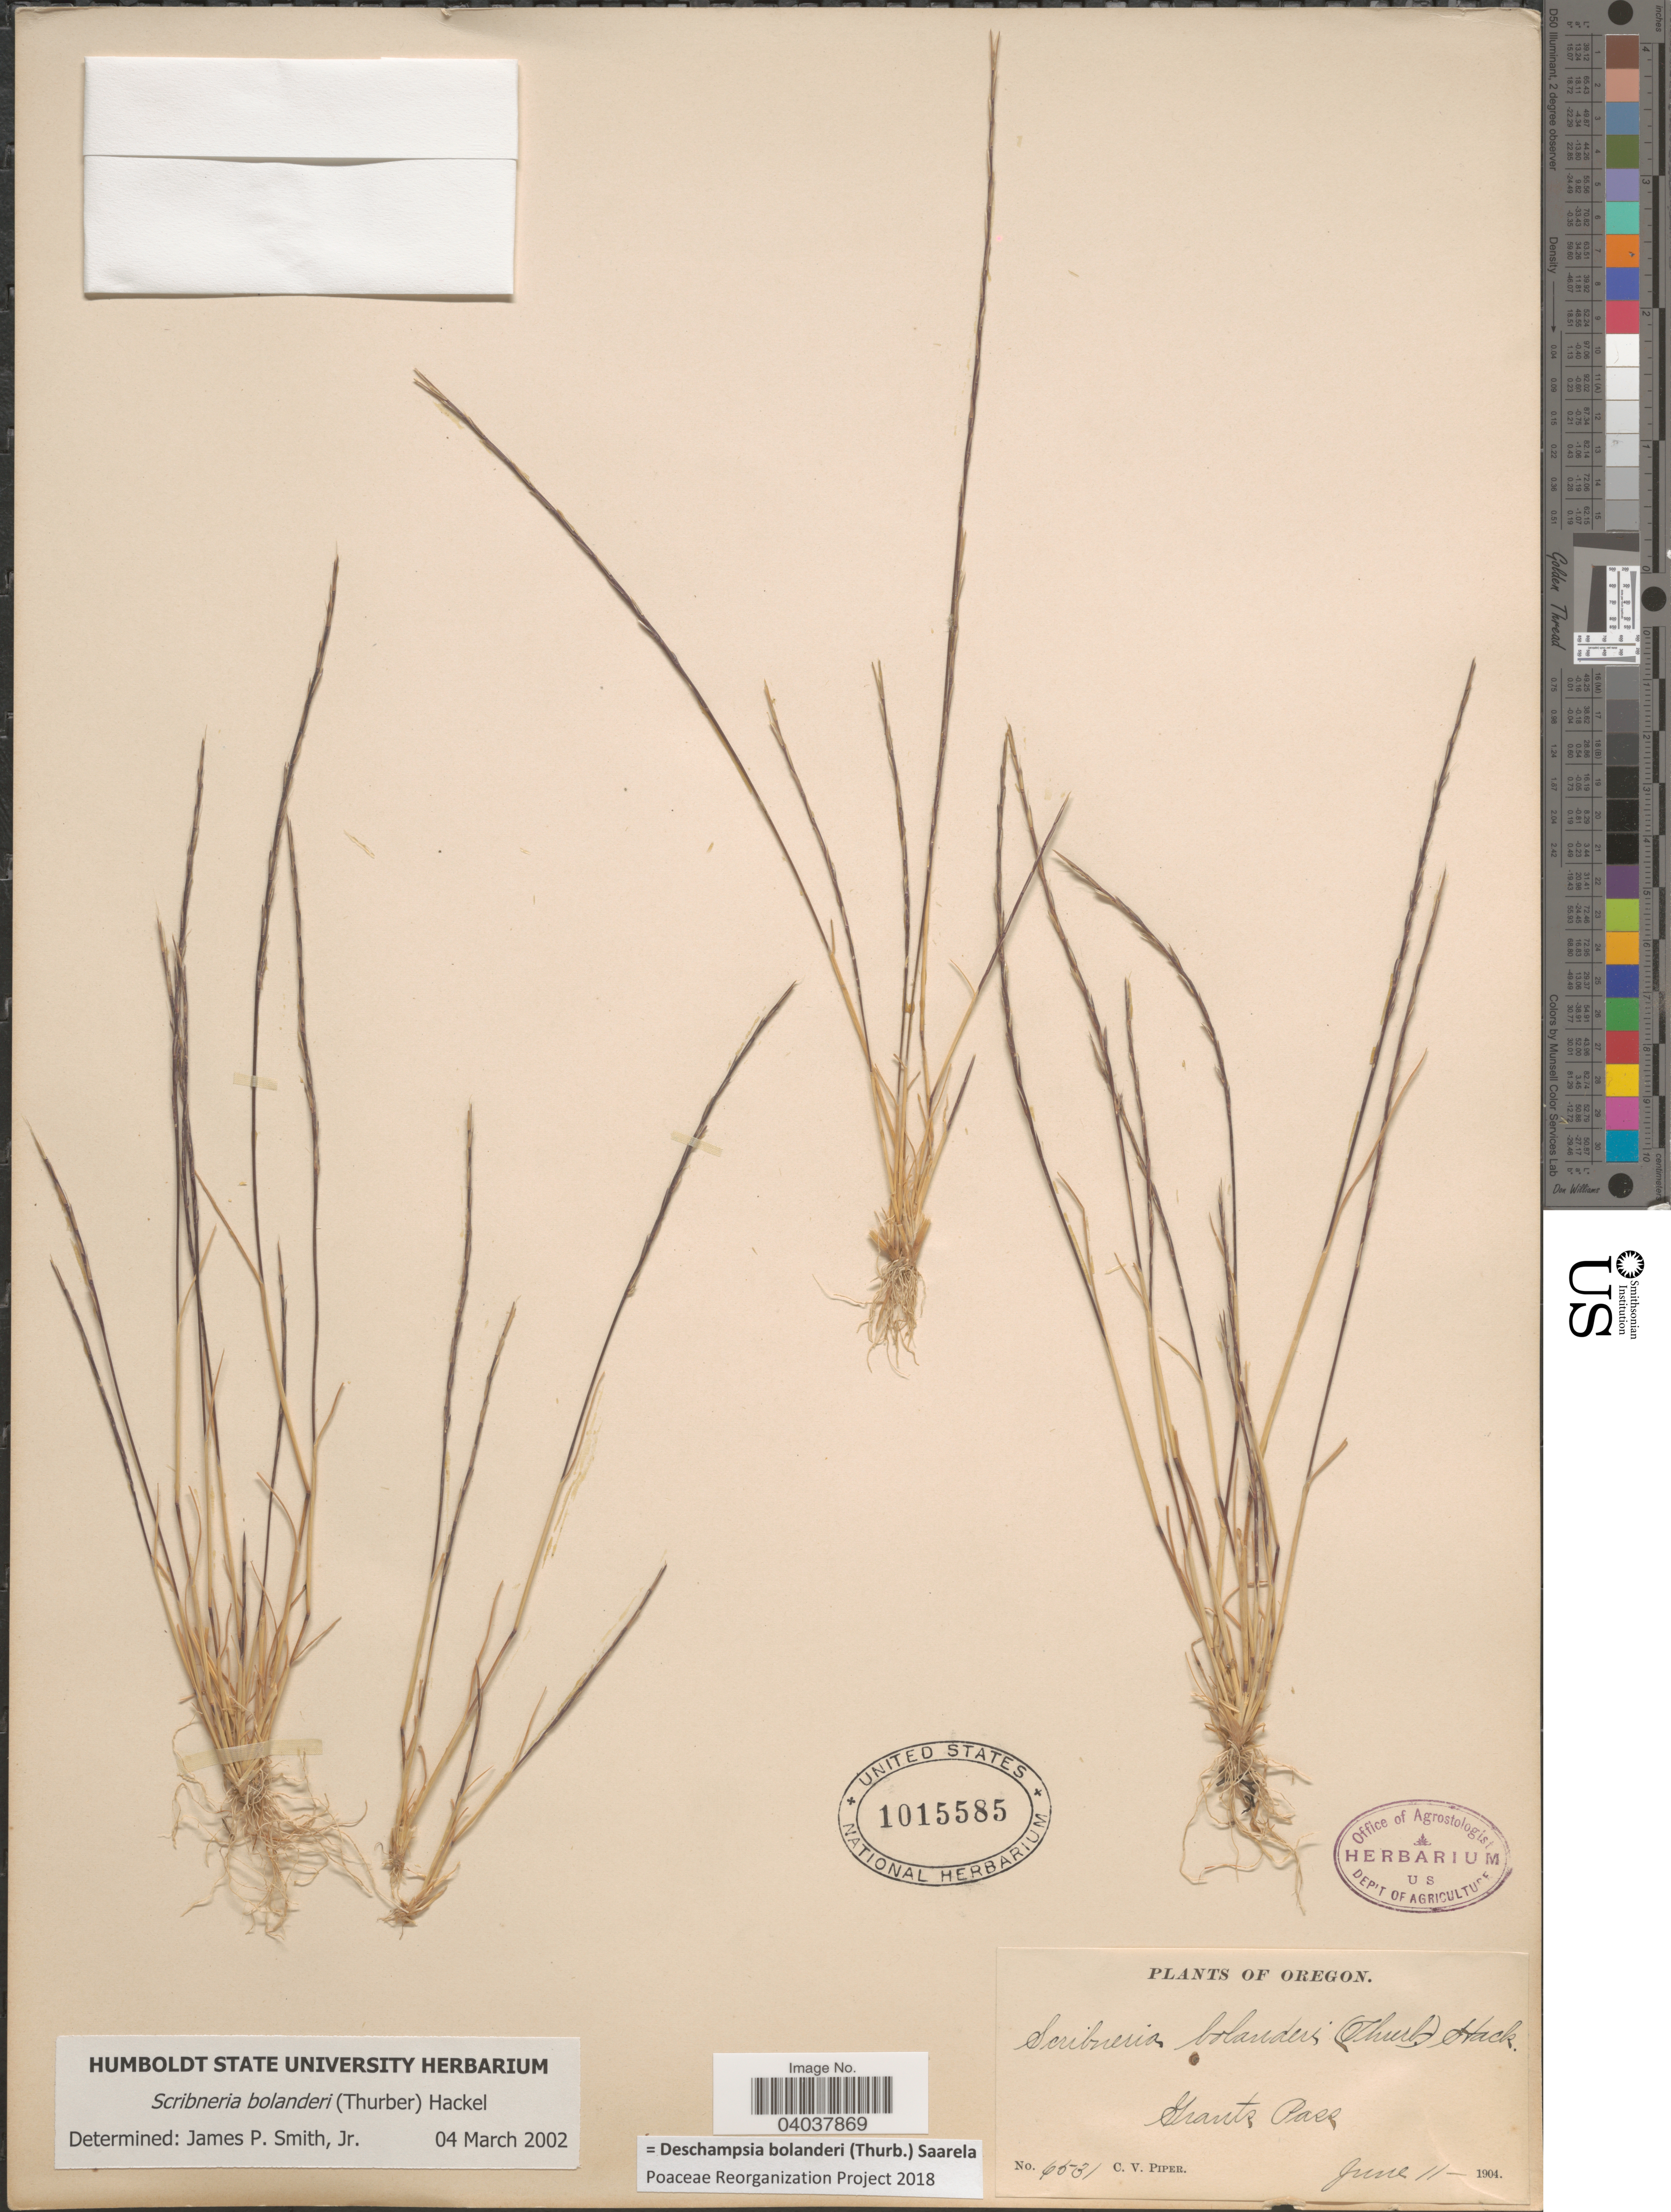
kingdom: Plantae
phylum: Tracheophyta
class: Liliopsida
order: Poales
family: Poaceae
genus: Deschampsia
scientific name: Deschampsia bolanderi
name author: (Thurb.) Saarela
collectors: C. V. Piper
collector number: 6531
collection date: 1904-06-11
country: United States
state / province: Oregon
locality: Grants Pass.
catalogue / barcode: US 1015585